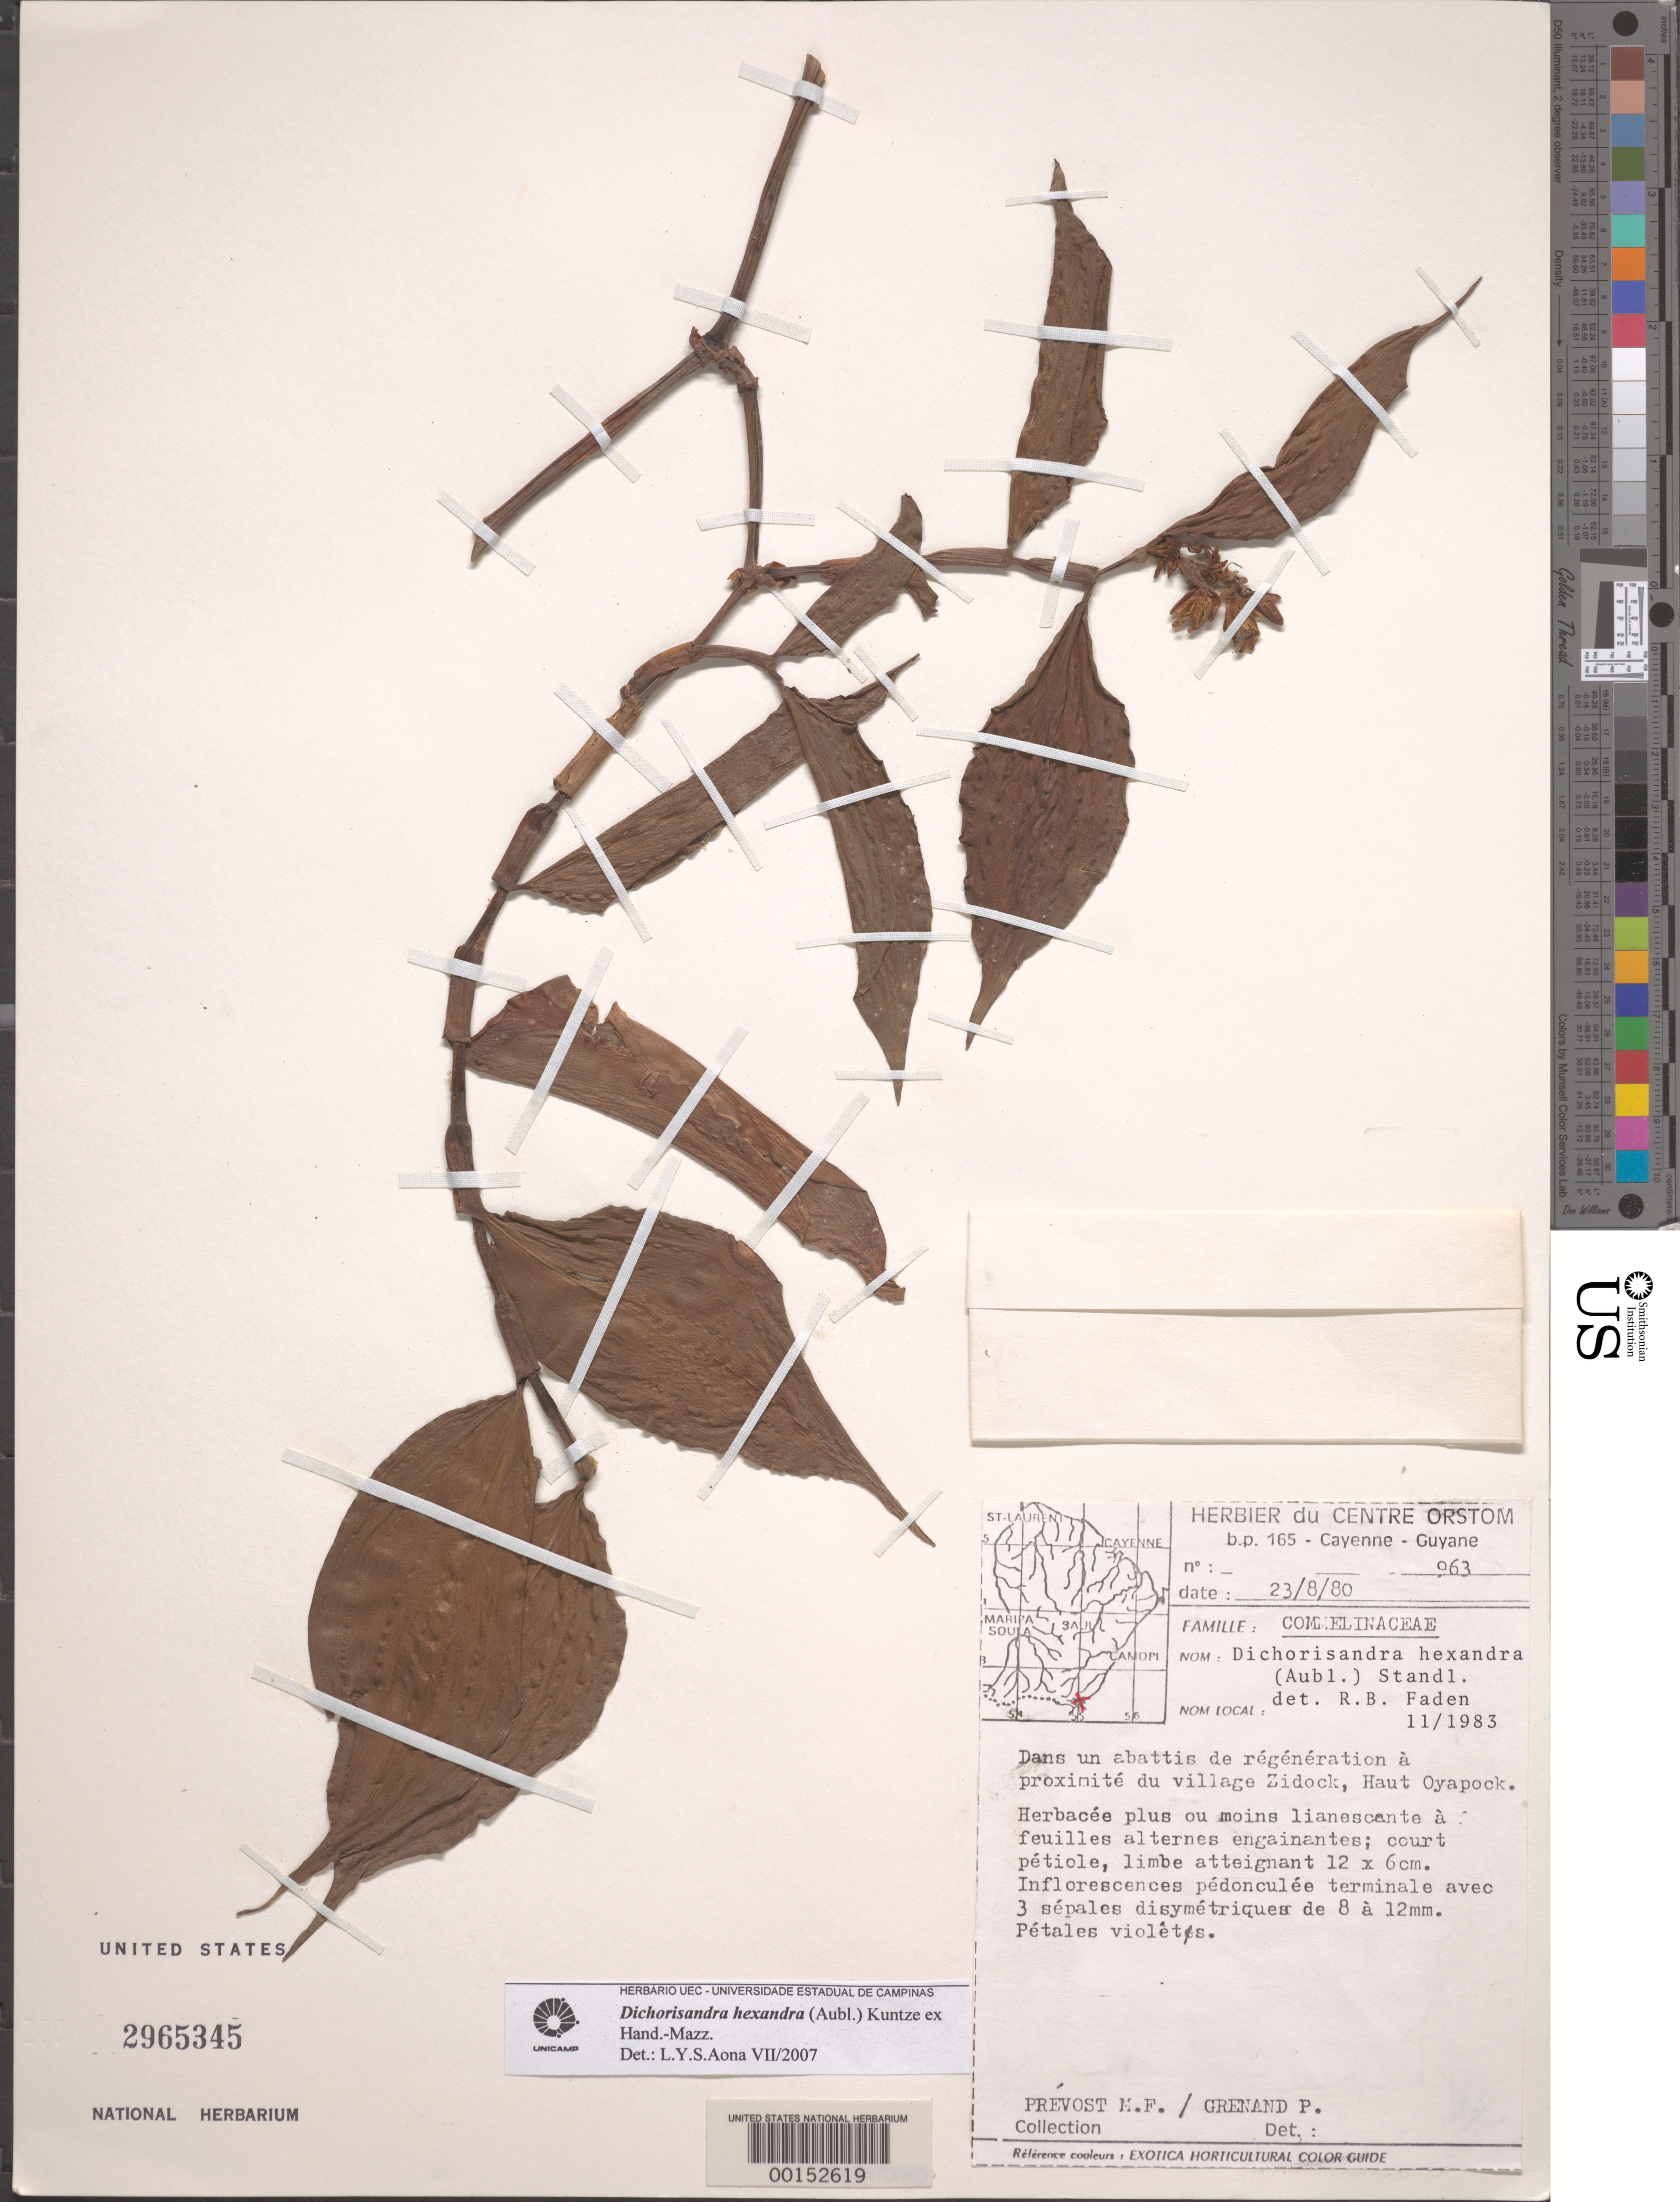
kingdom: Plantae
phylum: Tracheophyta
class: Liliopsida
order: Commelinales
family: Commelinaceae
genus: Dichorisandra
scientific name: Dichorisandra hexandra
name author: (Aubl.) Standl.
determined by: Faden, Robert B., (US), Smithsonian Institution - National Museum of Natural History (UNITED STATES)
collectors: M.-F. Prévost & P. Grenand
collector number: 963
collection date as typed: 23 Aug 1980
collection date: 1980-08-23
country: French Guiana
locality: Near zidock village, haut oyapock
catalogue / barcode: US 2965345